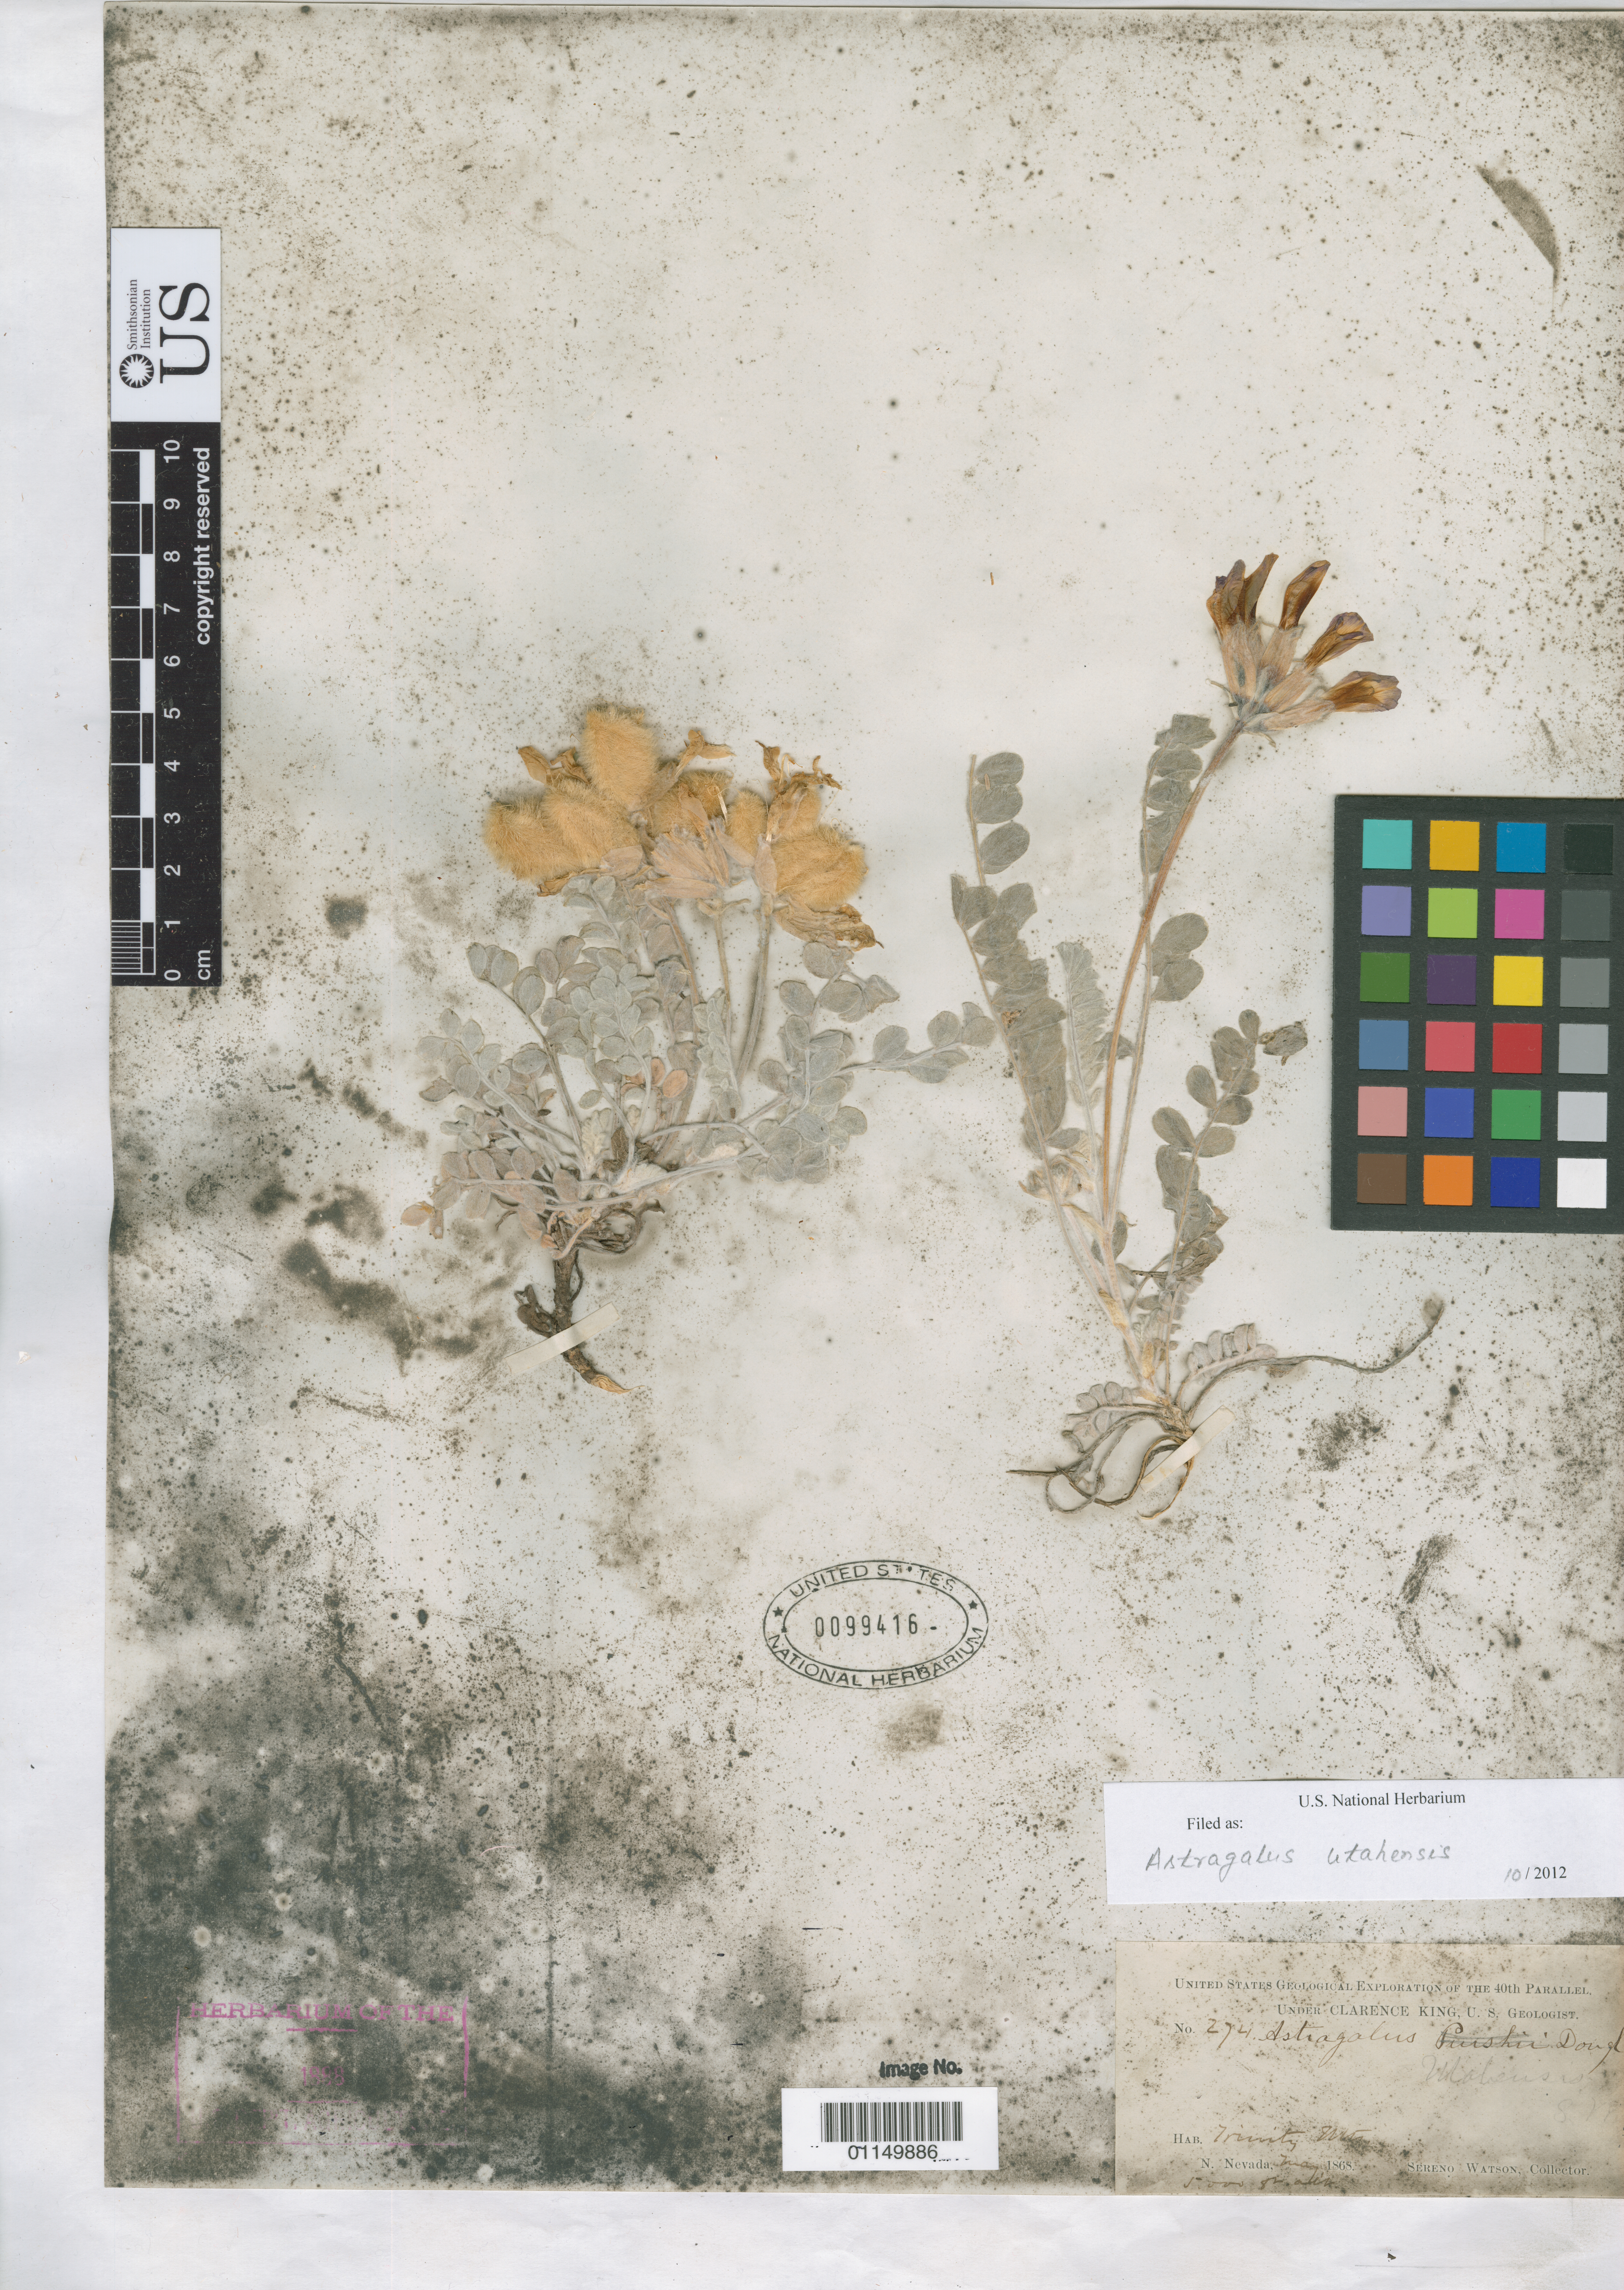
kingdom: Plantae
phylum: Tracheophyta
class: Magnoliopsida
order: Fabales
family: Fabaceae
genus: Astragalus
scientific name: Astragalus utahensis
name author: (Torr.) Torr. & A. Gray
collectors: S. Watson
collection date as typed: May 1868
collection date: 1868-05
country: United States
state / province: Nevada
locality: Trinity Mts., N. Nevada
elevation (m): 1524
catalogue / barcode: US 99416